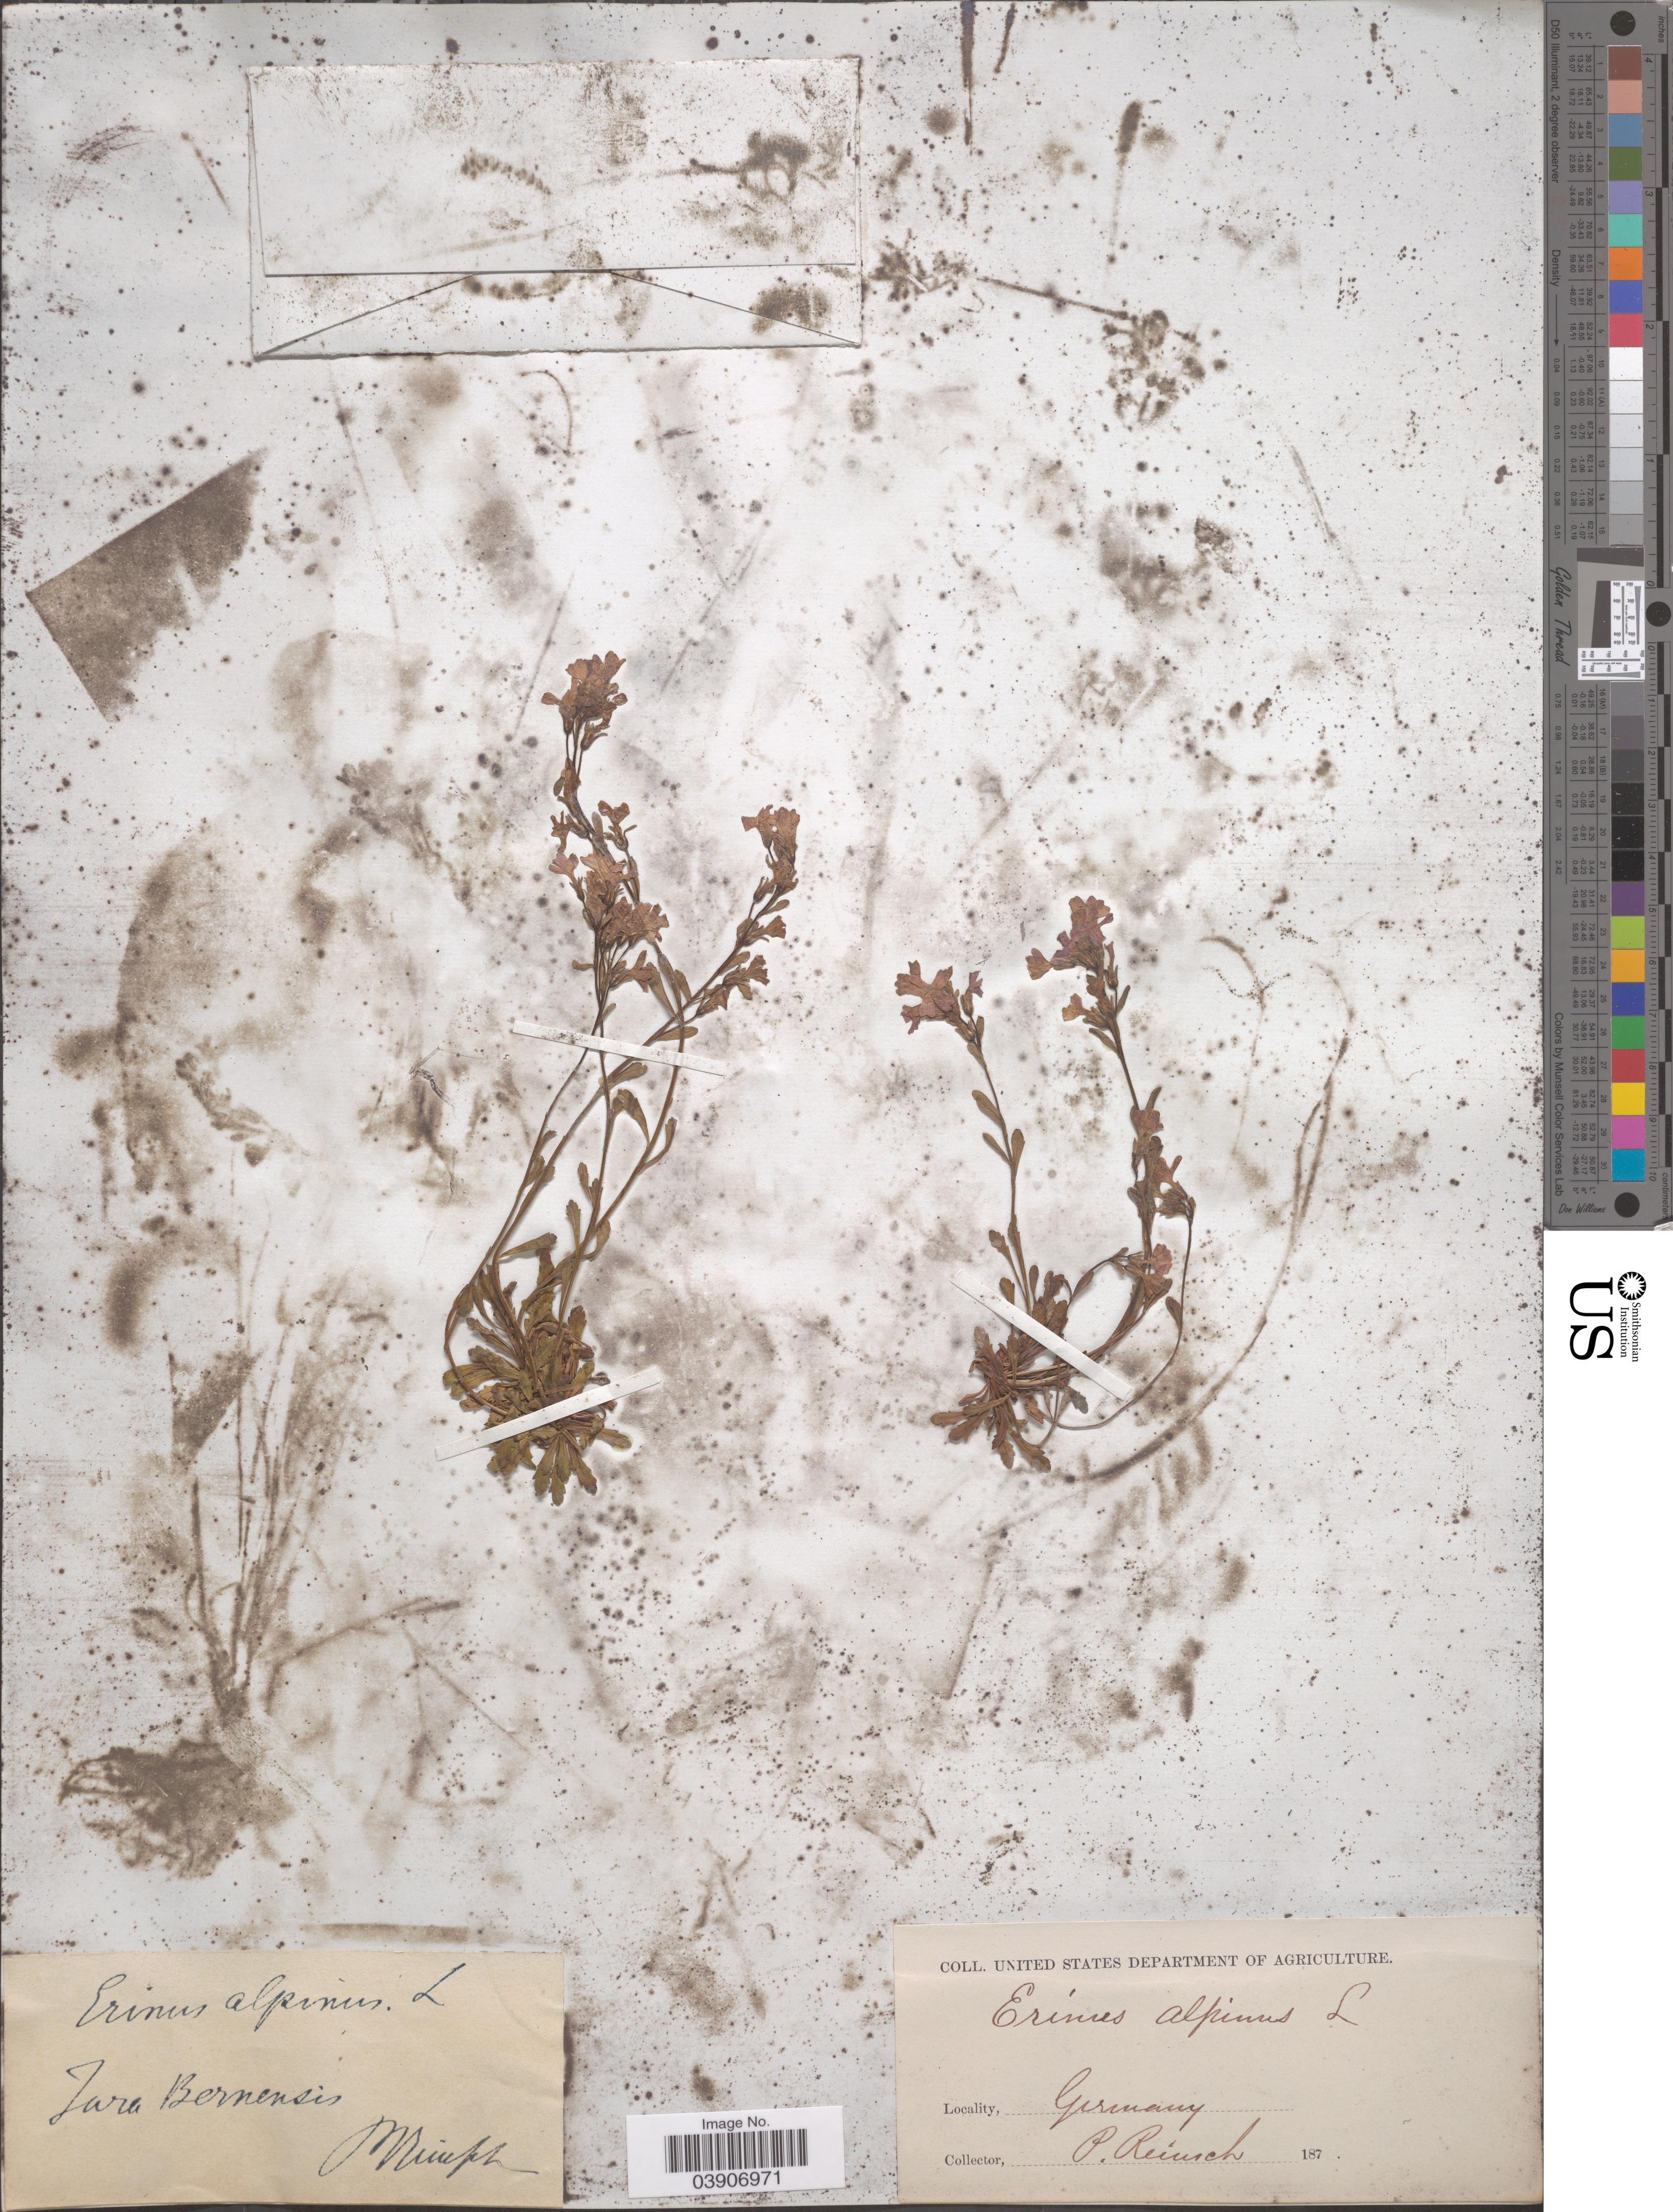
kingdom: Plantae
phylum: Tracheophyta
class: Magnoliopsida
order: Lamiales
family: Plantaginaceae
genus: Erinus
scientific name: Erinus alpinus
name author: L.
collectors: P. Reinsch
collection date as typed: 187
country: Germany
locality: Jura Bernensis.